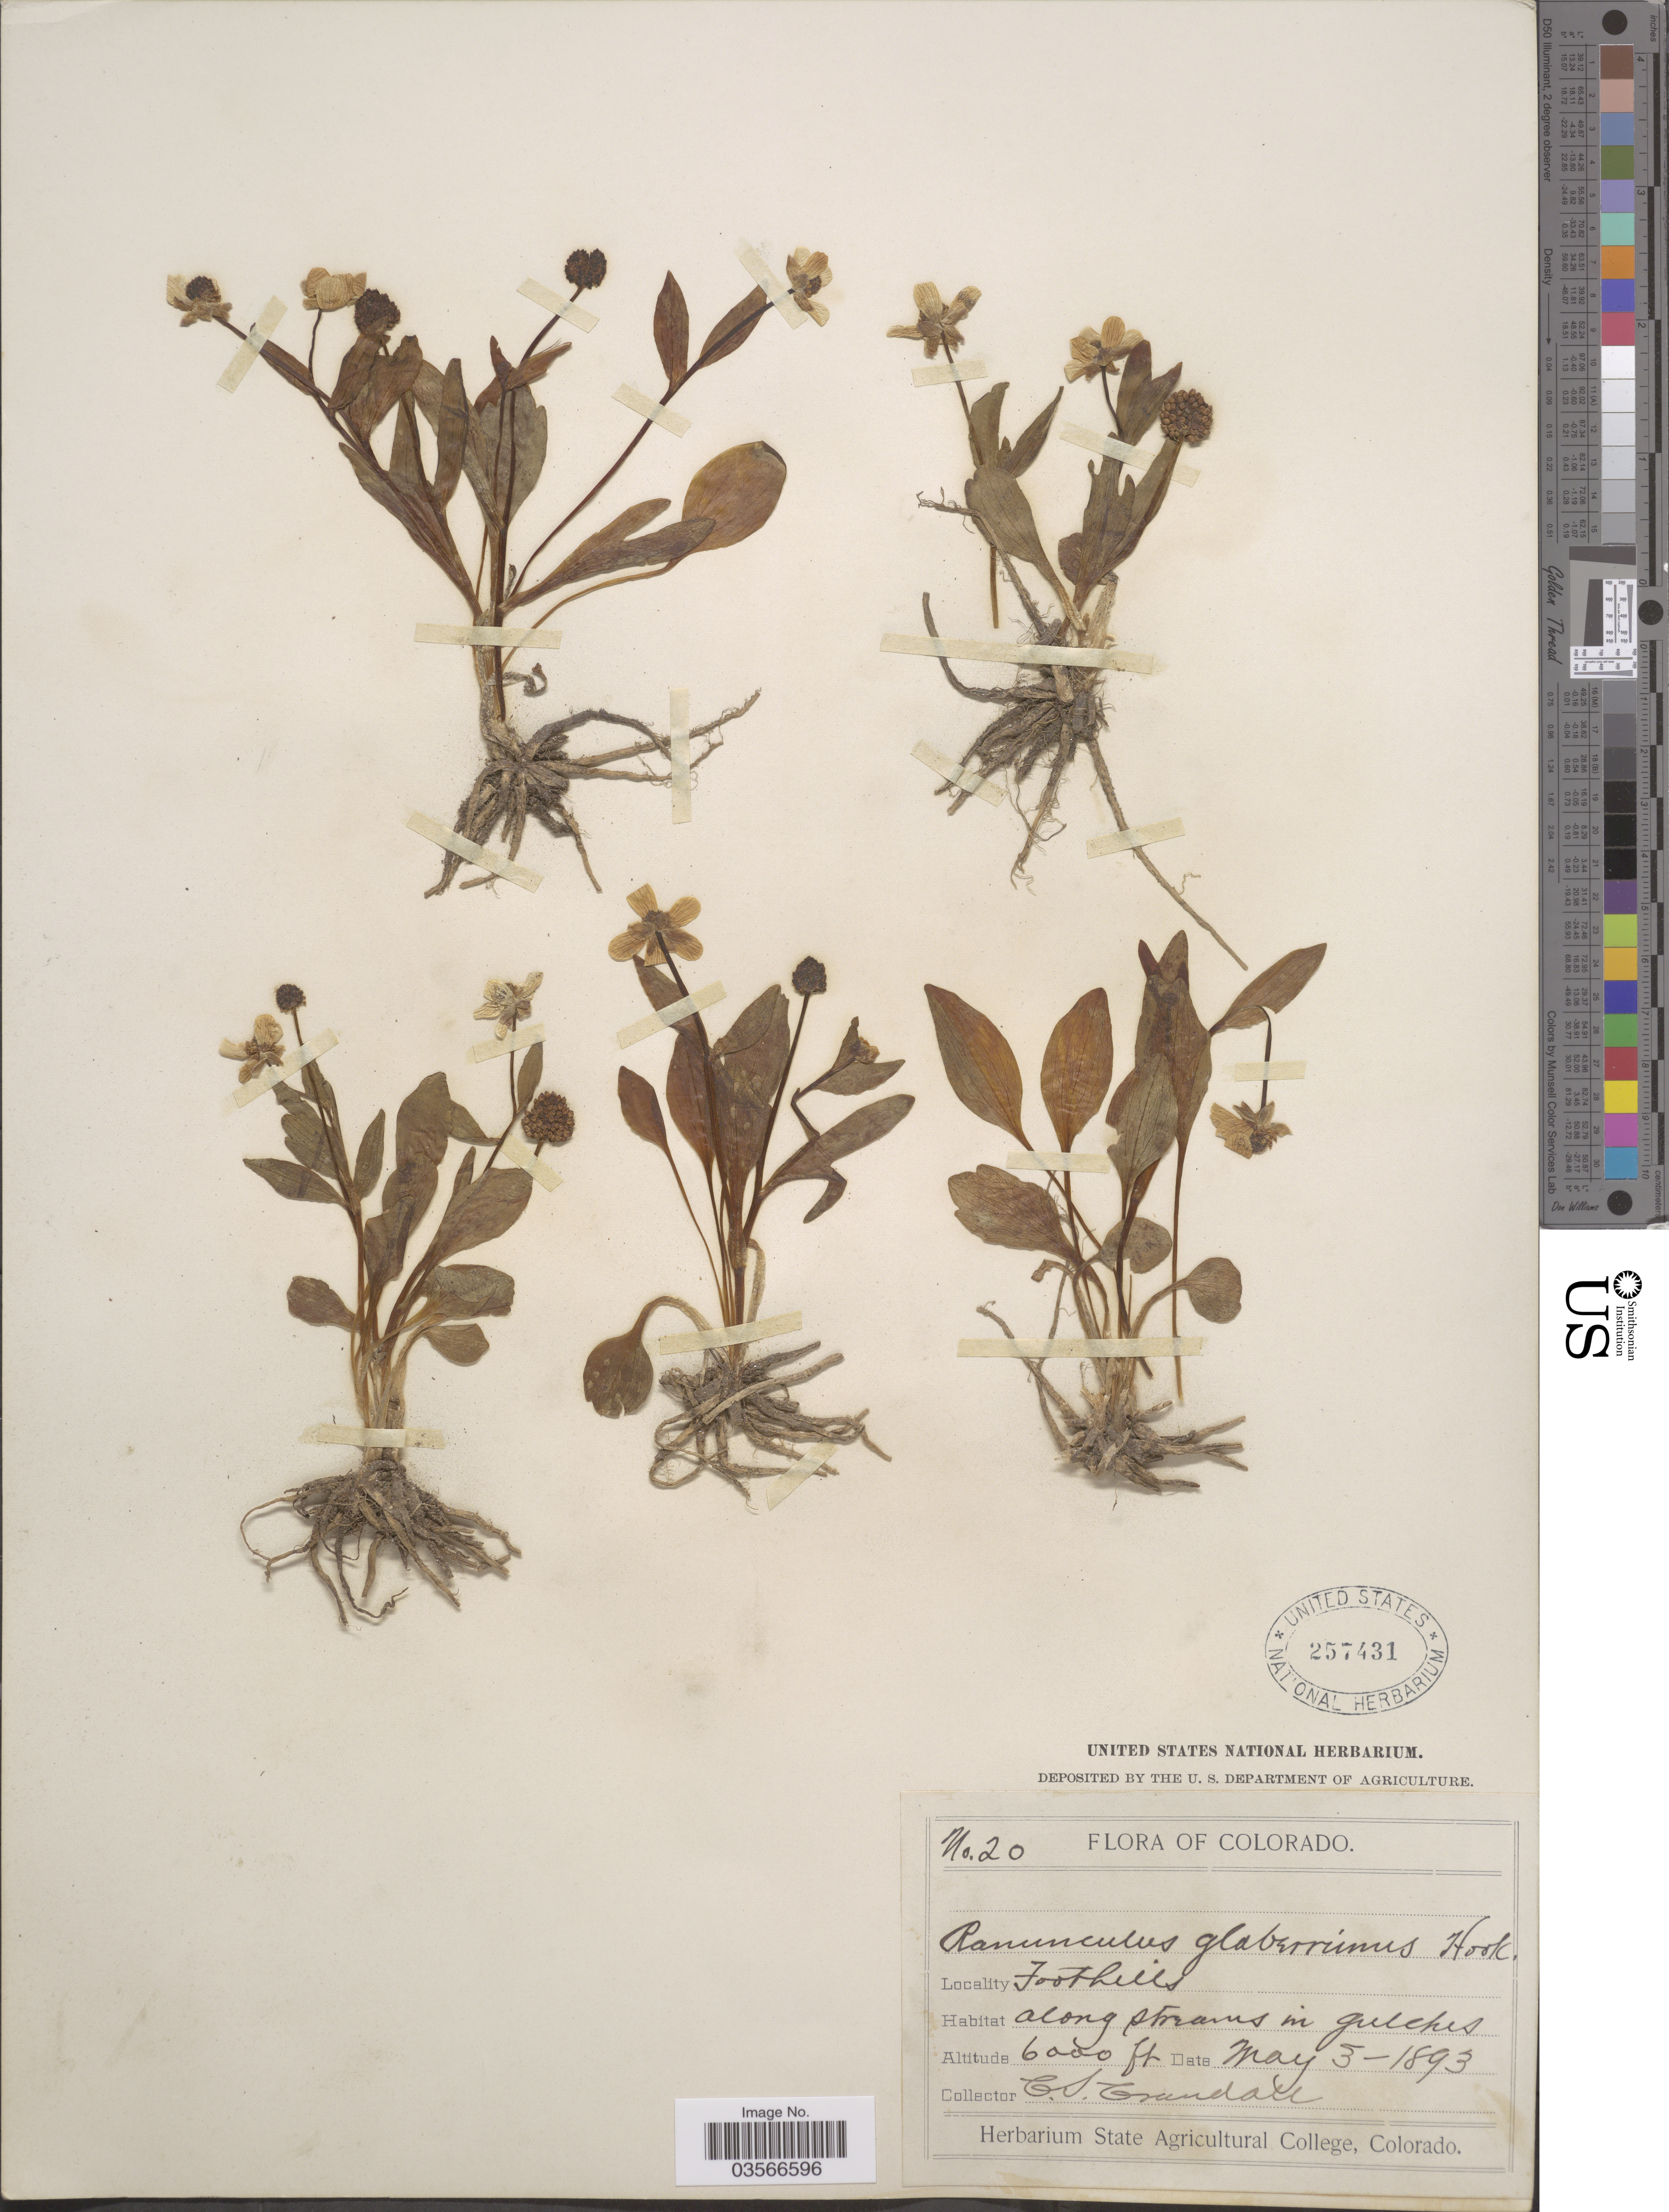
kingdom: Plantae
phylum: Tracheophyta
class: Magnoliopsida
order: Ranunculales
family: Ranunculaceae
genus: Ranunculus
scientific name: Ranunculus glaberrimus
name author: Hook.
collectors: C. Crandall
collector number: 20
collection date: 1893-05-03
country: United States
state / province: Colorado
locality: Foothills.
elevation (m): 1829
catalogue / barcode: US 257431